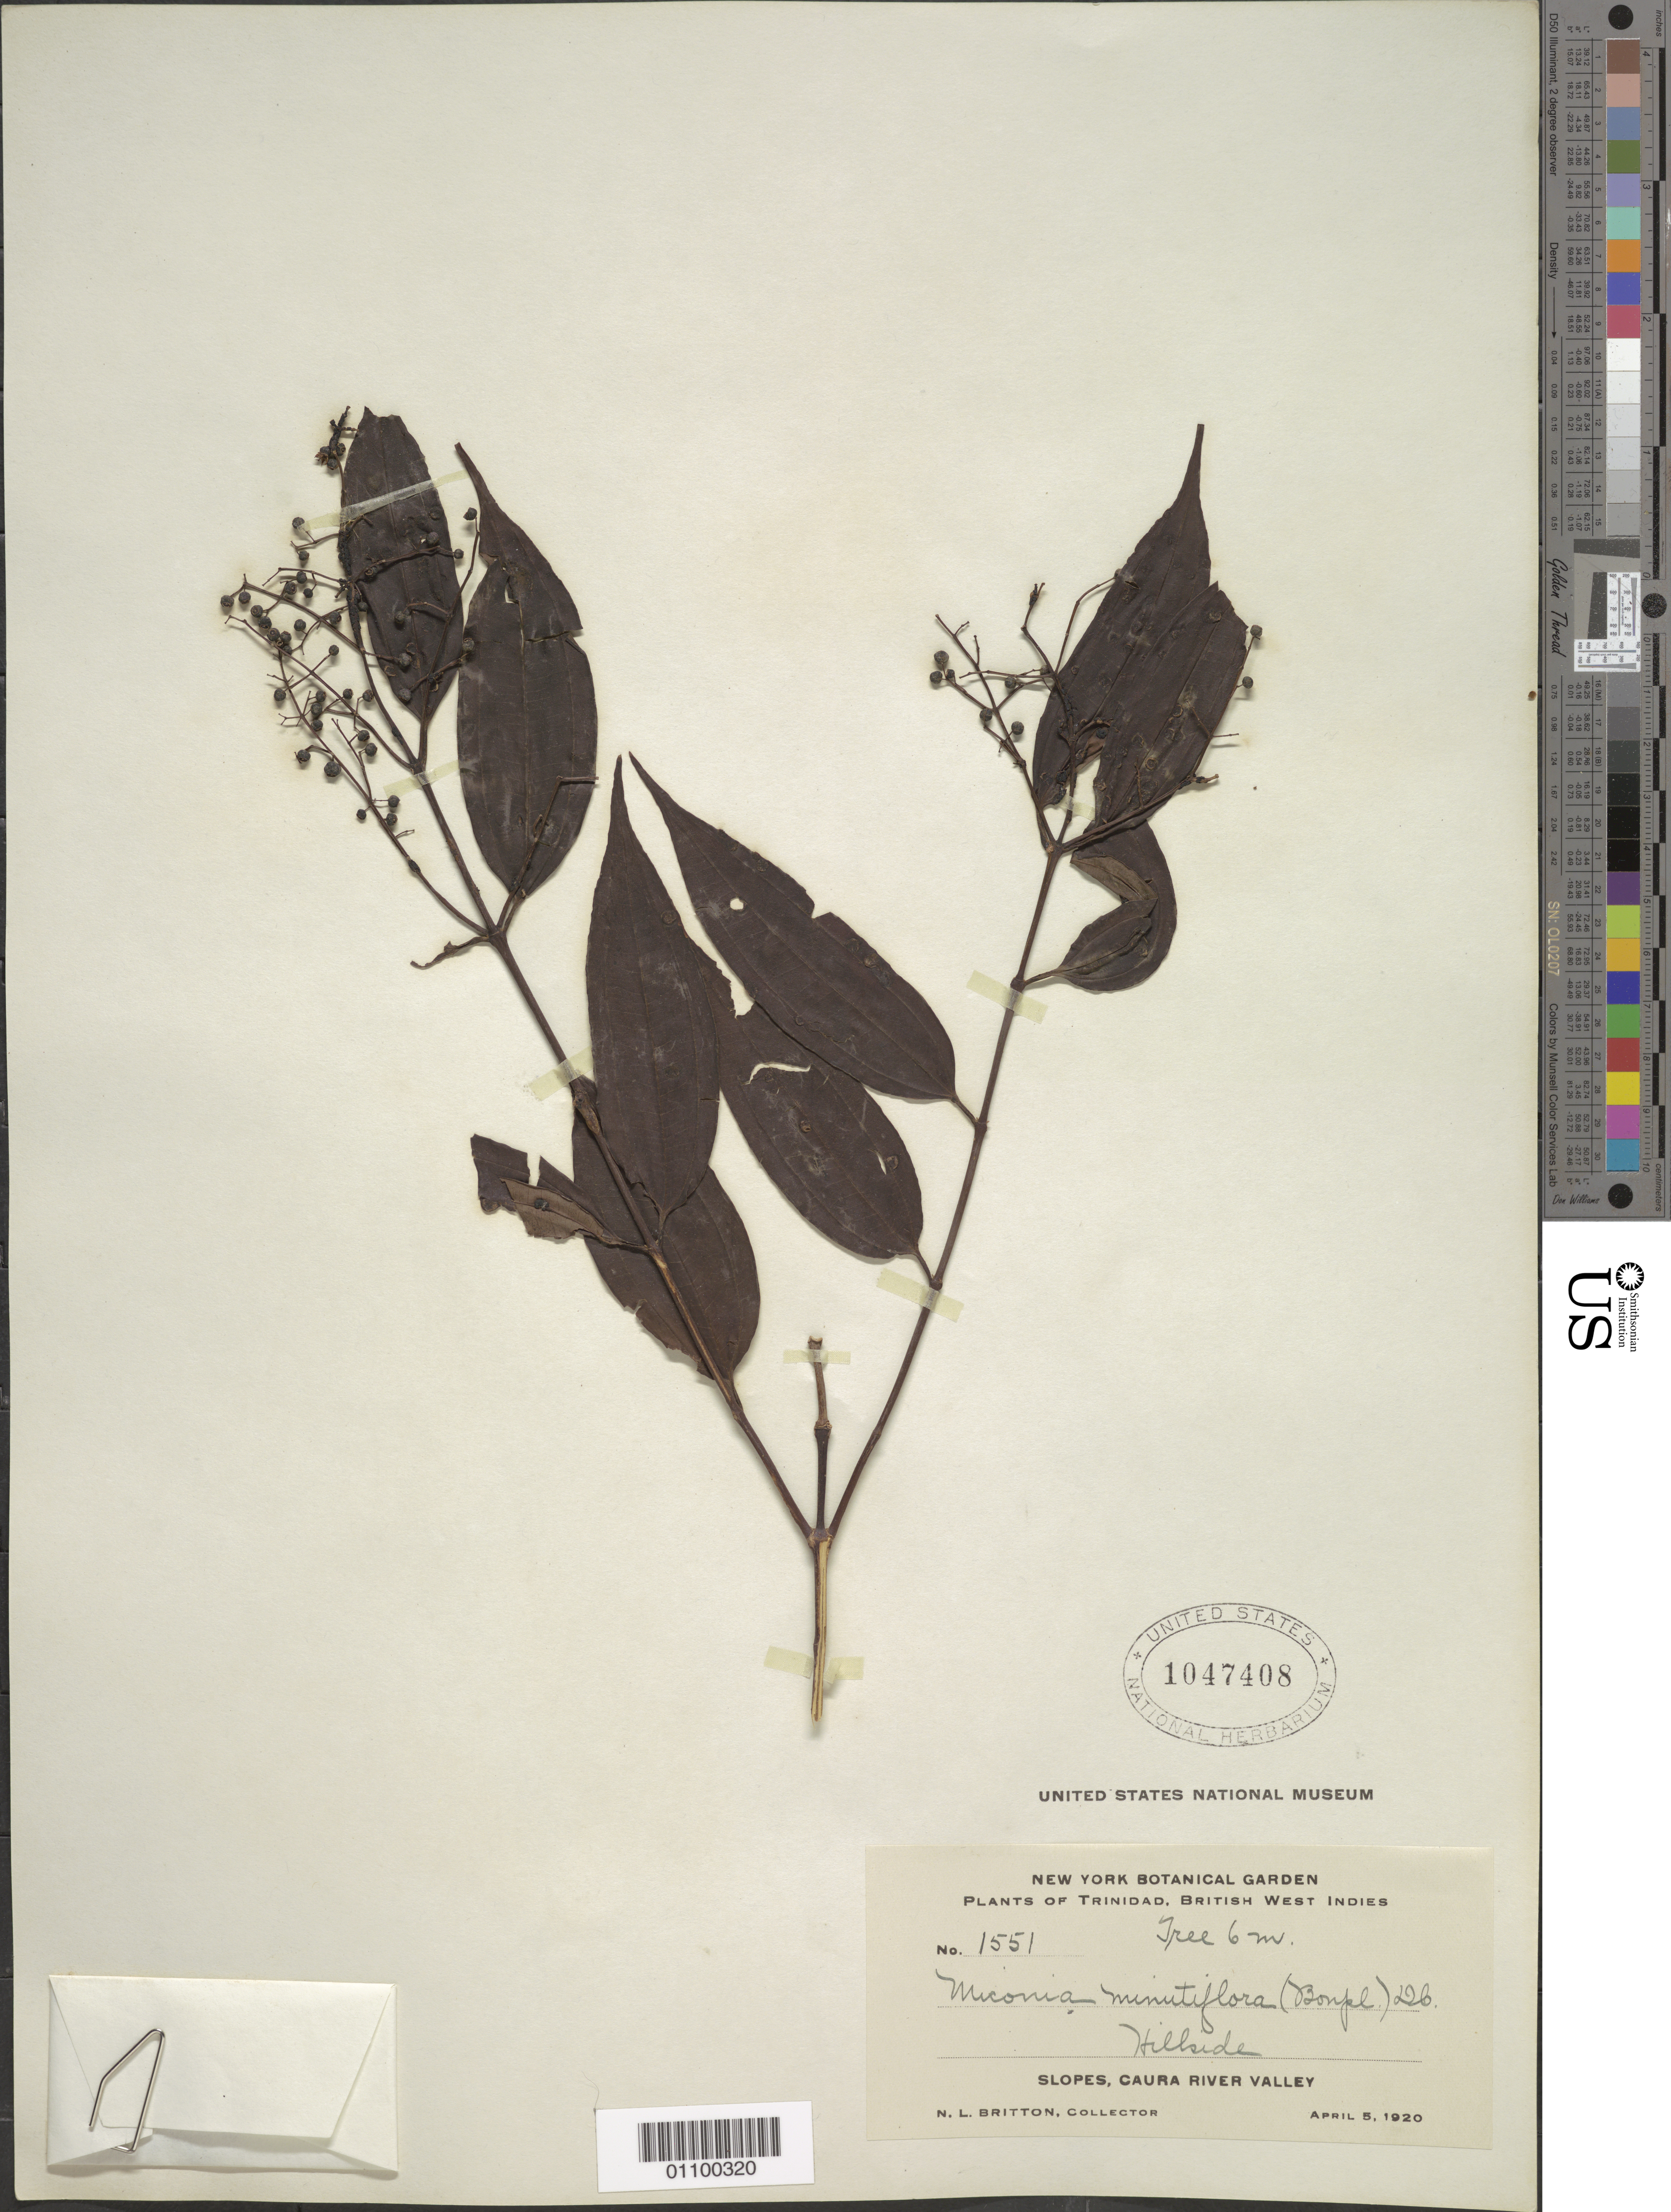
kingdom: Plantae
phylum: Tracheophyta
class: Magnoliopsida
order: Myrtales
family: Melastomataceae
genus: Miconia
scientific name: Miconia minutiflora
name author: (Bonpl.) DC.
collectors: N. Britton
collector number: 1551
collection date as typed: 05 Apr 1920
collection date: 1920-04-05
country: Trinidad and Tobago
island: Trinidad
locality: Slopes, Caura River Valley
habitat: hillside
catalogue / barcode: US 1047408